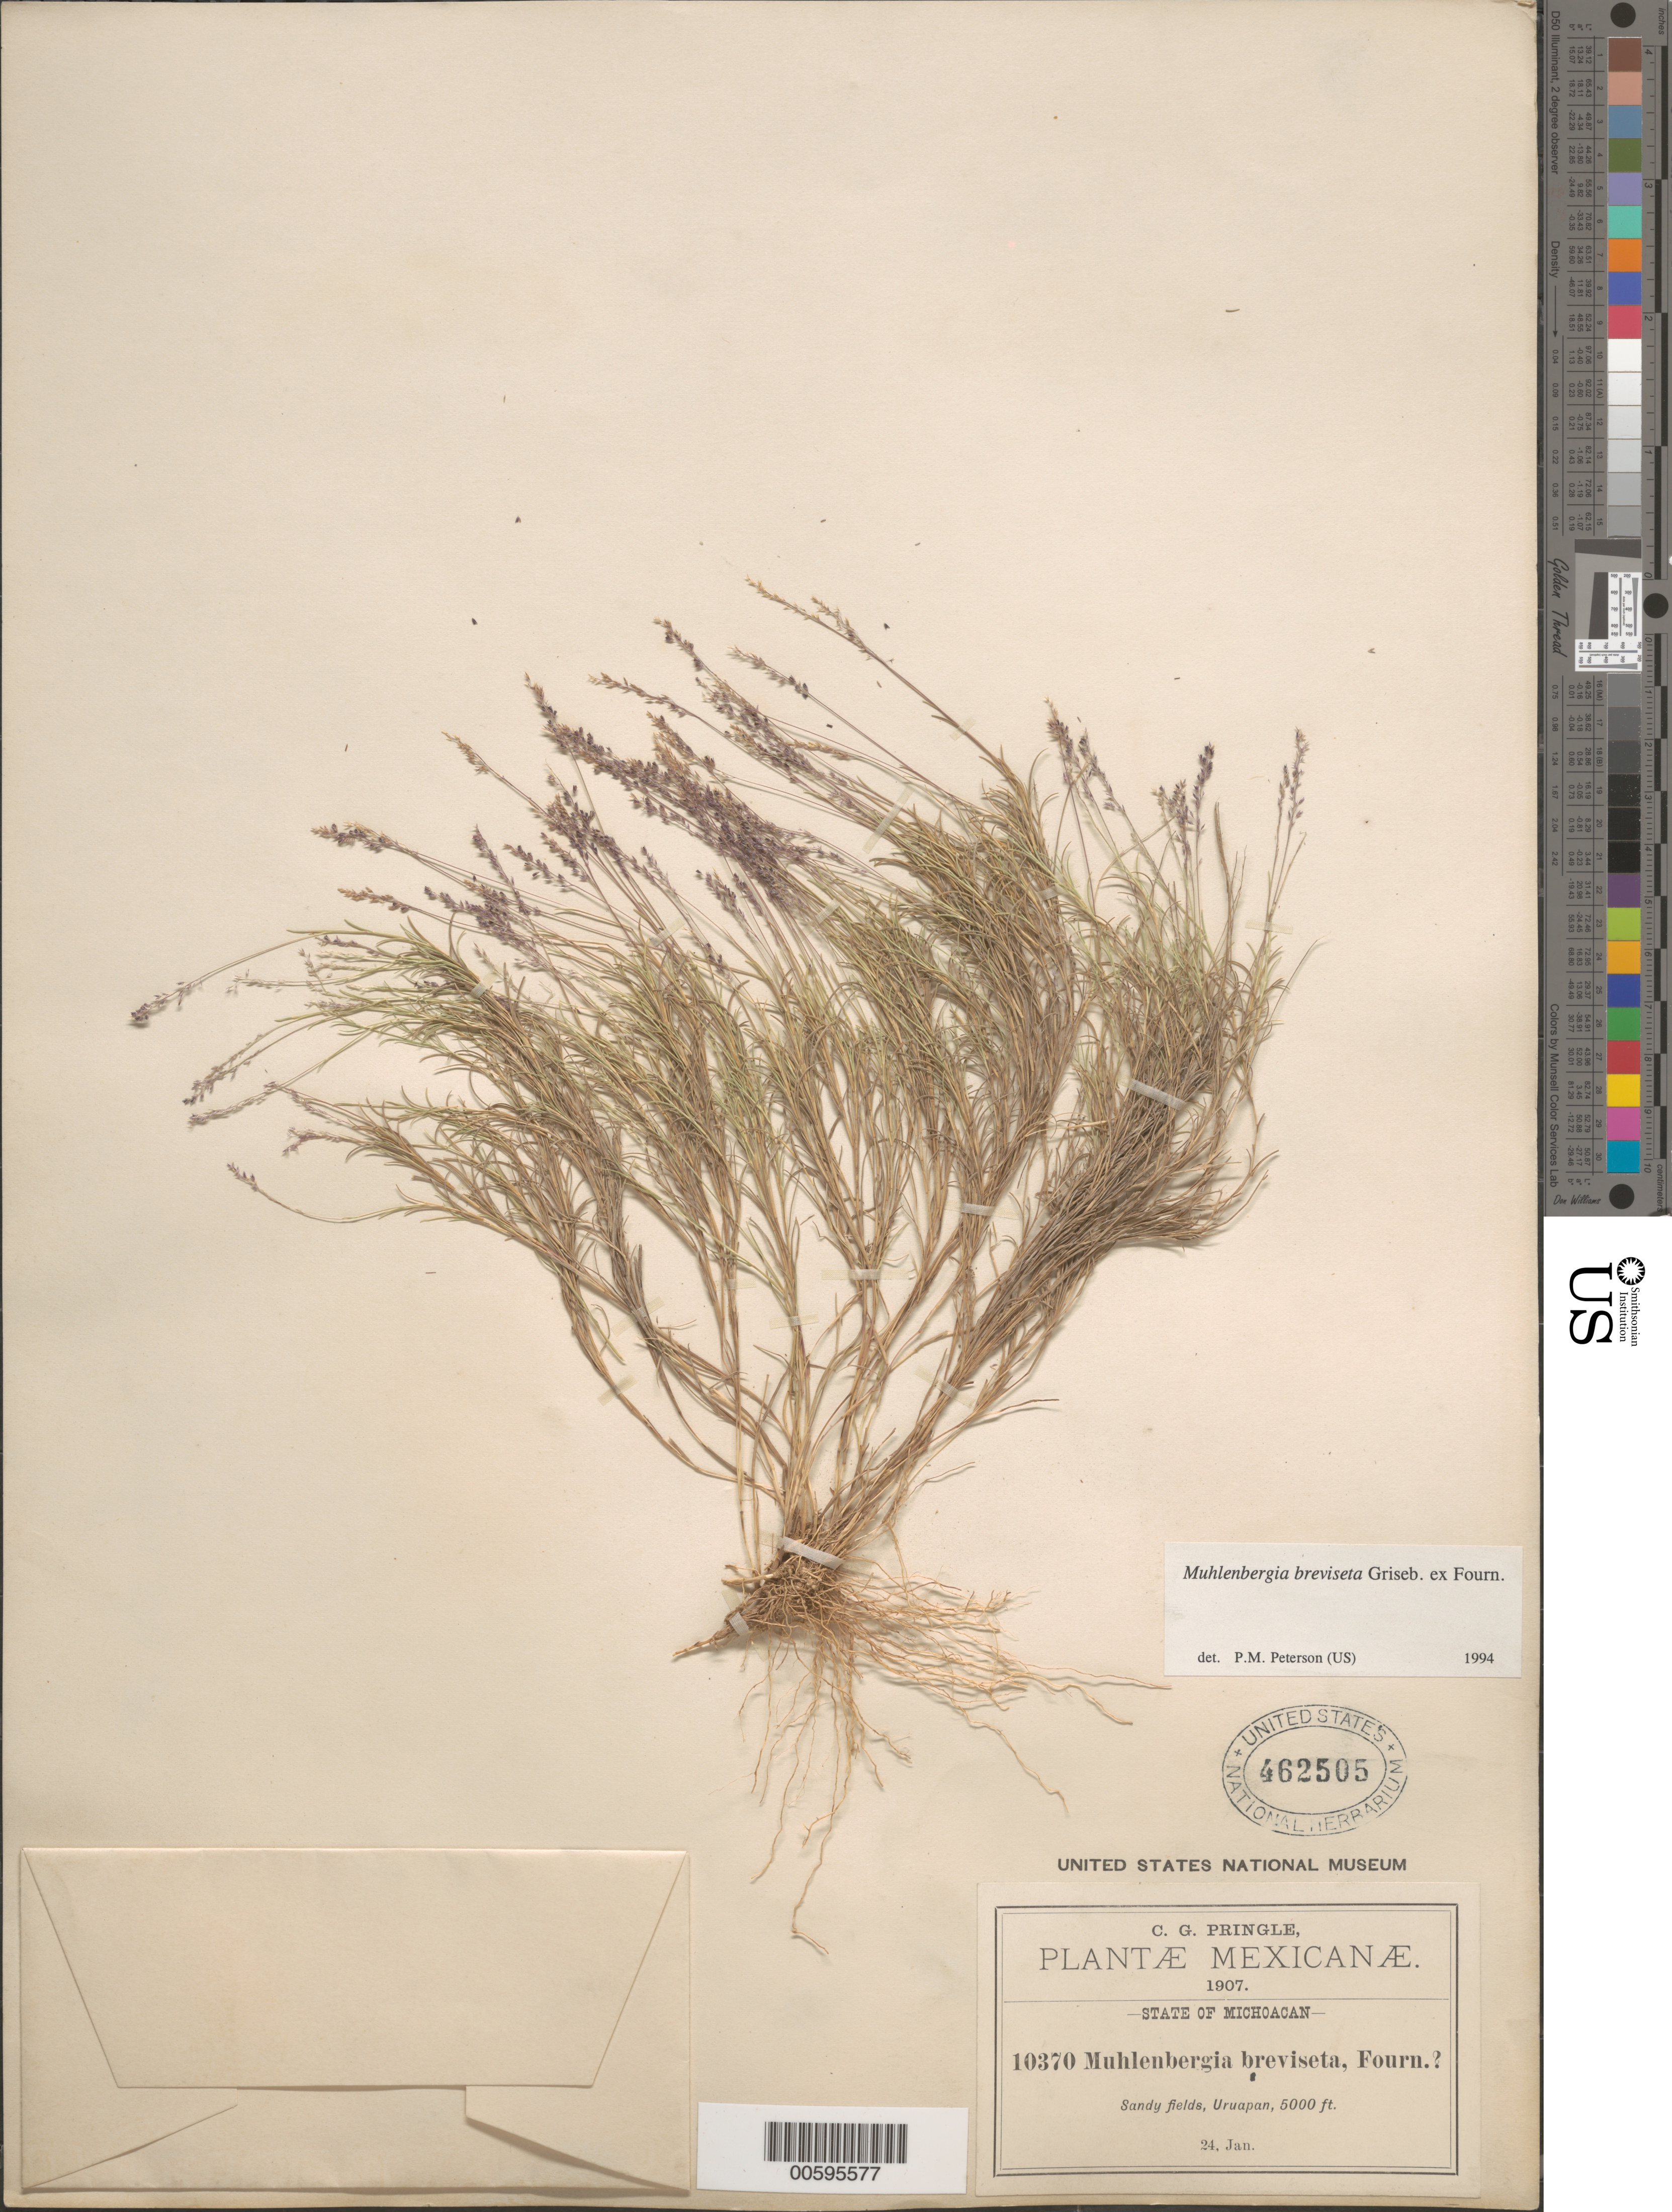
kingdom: Plantae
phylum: Tracheophyta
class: Liliopsida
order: Poales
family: Poaceae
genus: Muhlenbergia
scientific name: Muhlenbergia breviseta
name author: Griseb. ex E. Fourn.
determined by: Peterson, Paul M., (BOT), Smithsonian Institution - National Museum of Natural History (UNITED STATES)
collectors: C. G. Pringle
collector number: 10370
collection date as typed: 24 Jan 1907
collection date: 1907-01-24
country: Mexico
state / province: Michoacán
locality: Uruapan.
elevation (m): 1524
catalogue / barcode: US 462505